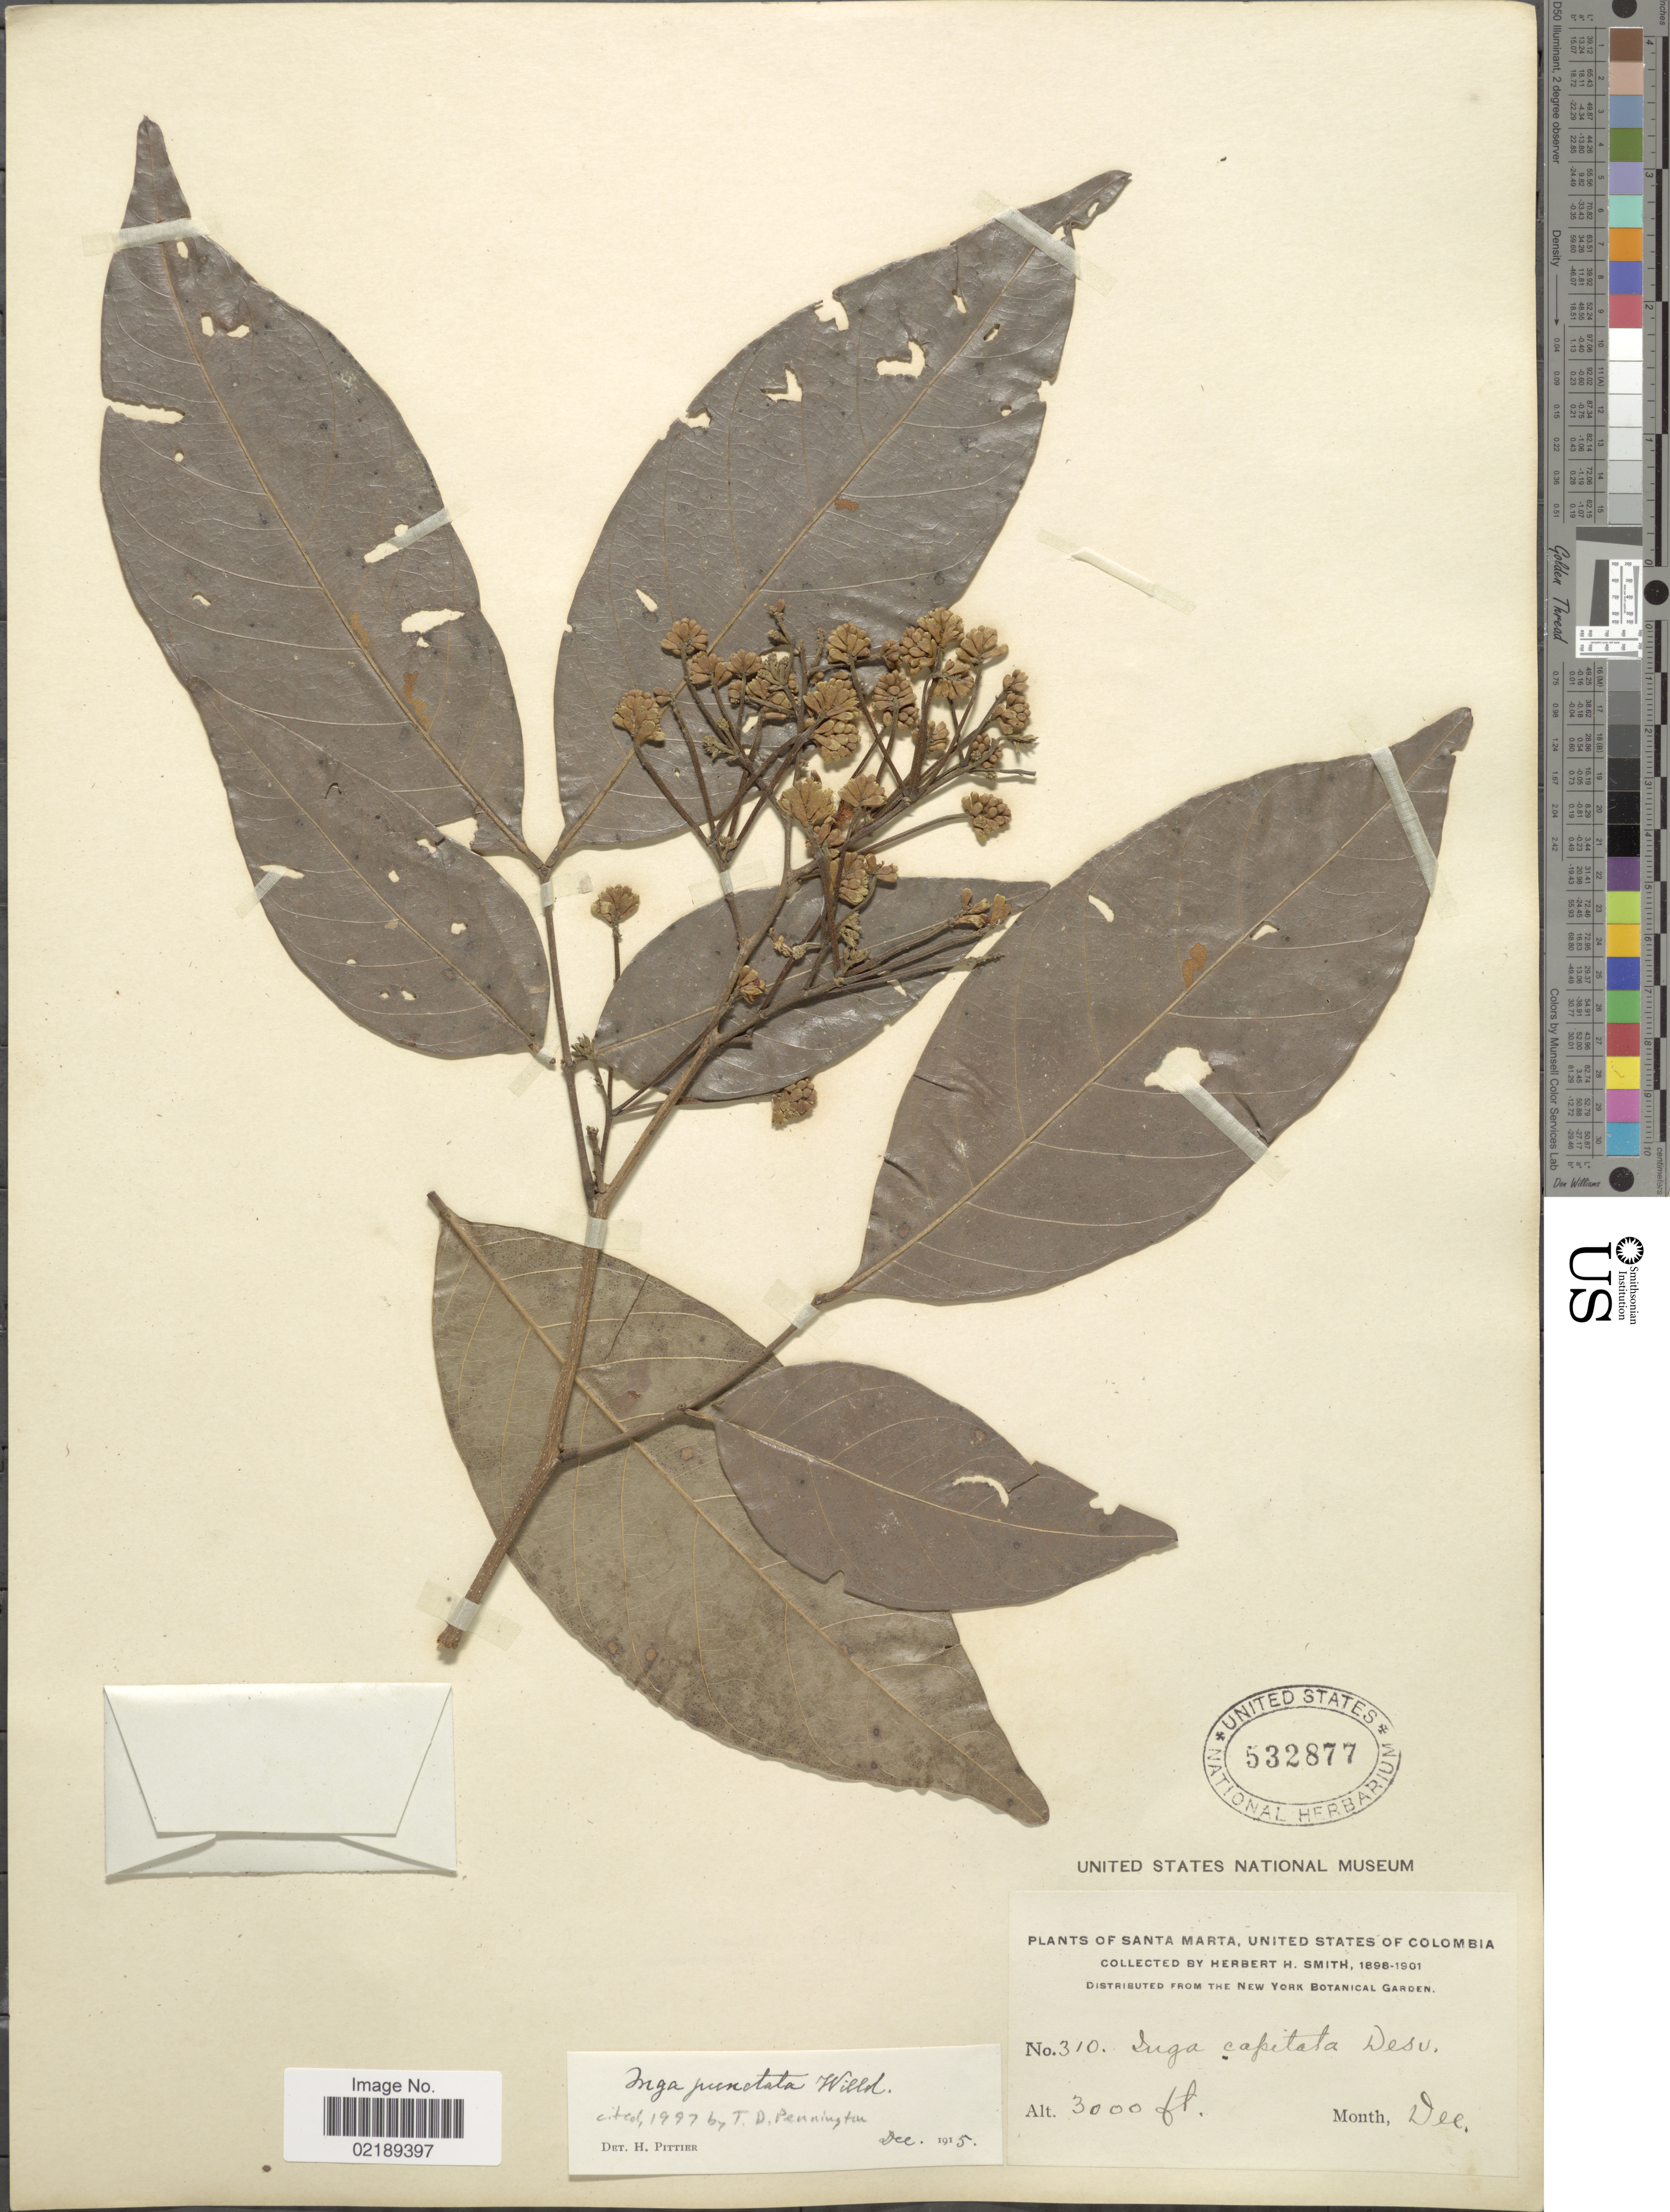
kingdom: Plantae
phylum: Tracheophyta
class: Magnoliopsida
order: Fabales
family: Fabaceae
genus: Inga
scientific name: Inga punctata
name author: Willd.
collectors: Herbert H. Smith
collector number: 310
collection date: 1898-12/1901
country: Colombia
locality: Santa Marta.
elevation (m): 914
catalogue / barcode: US 532877